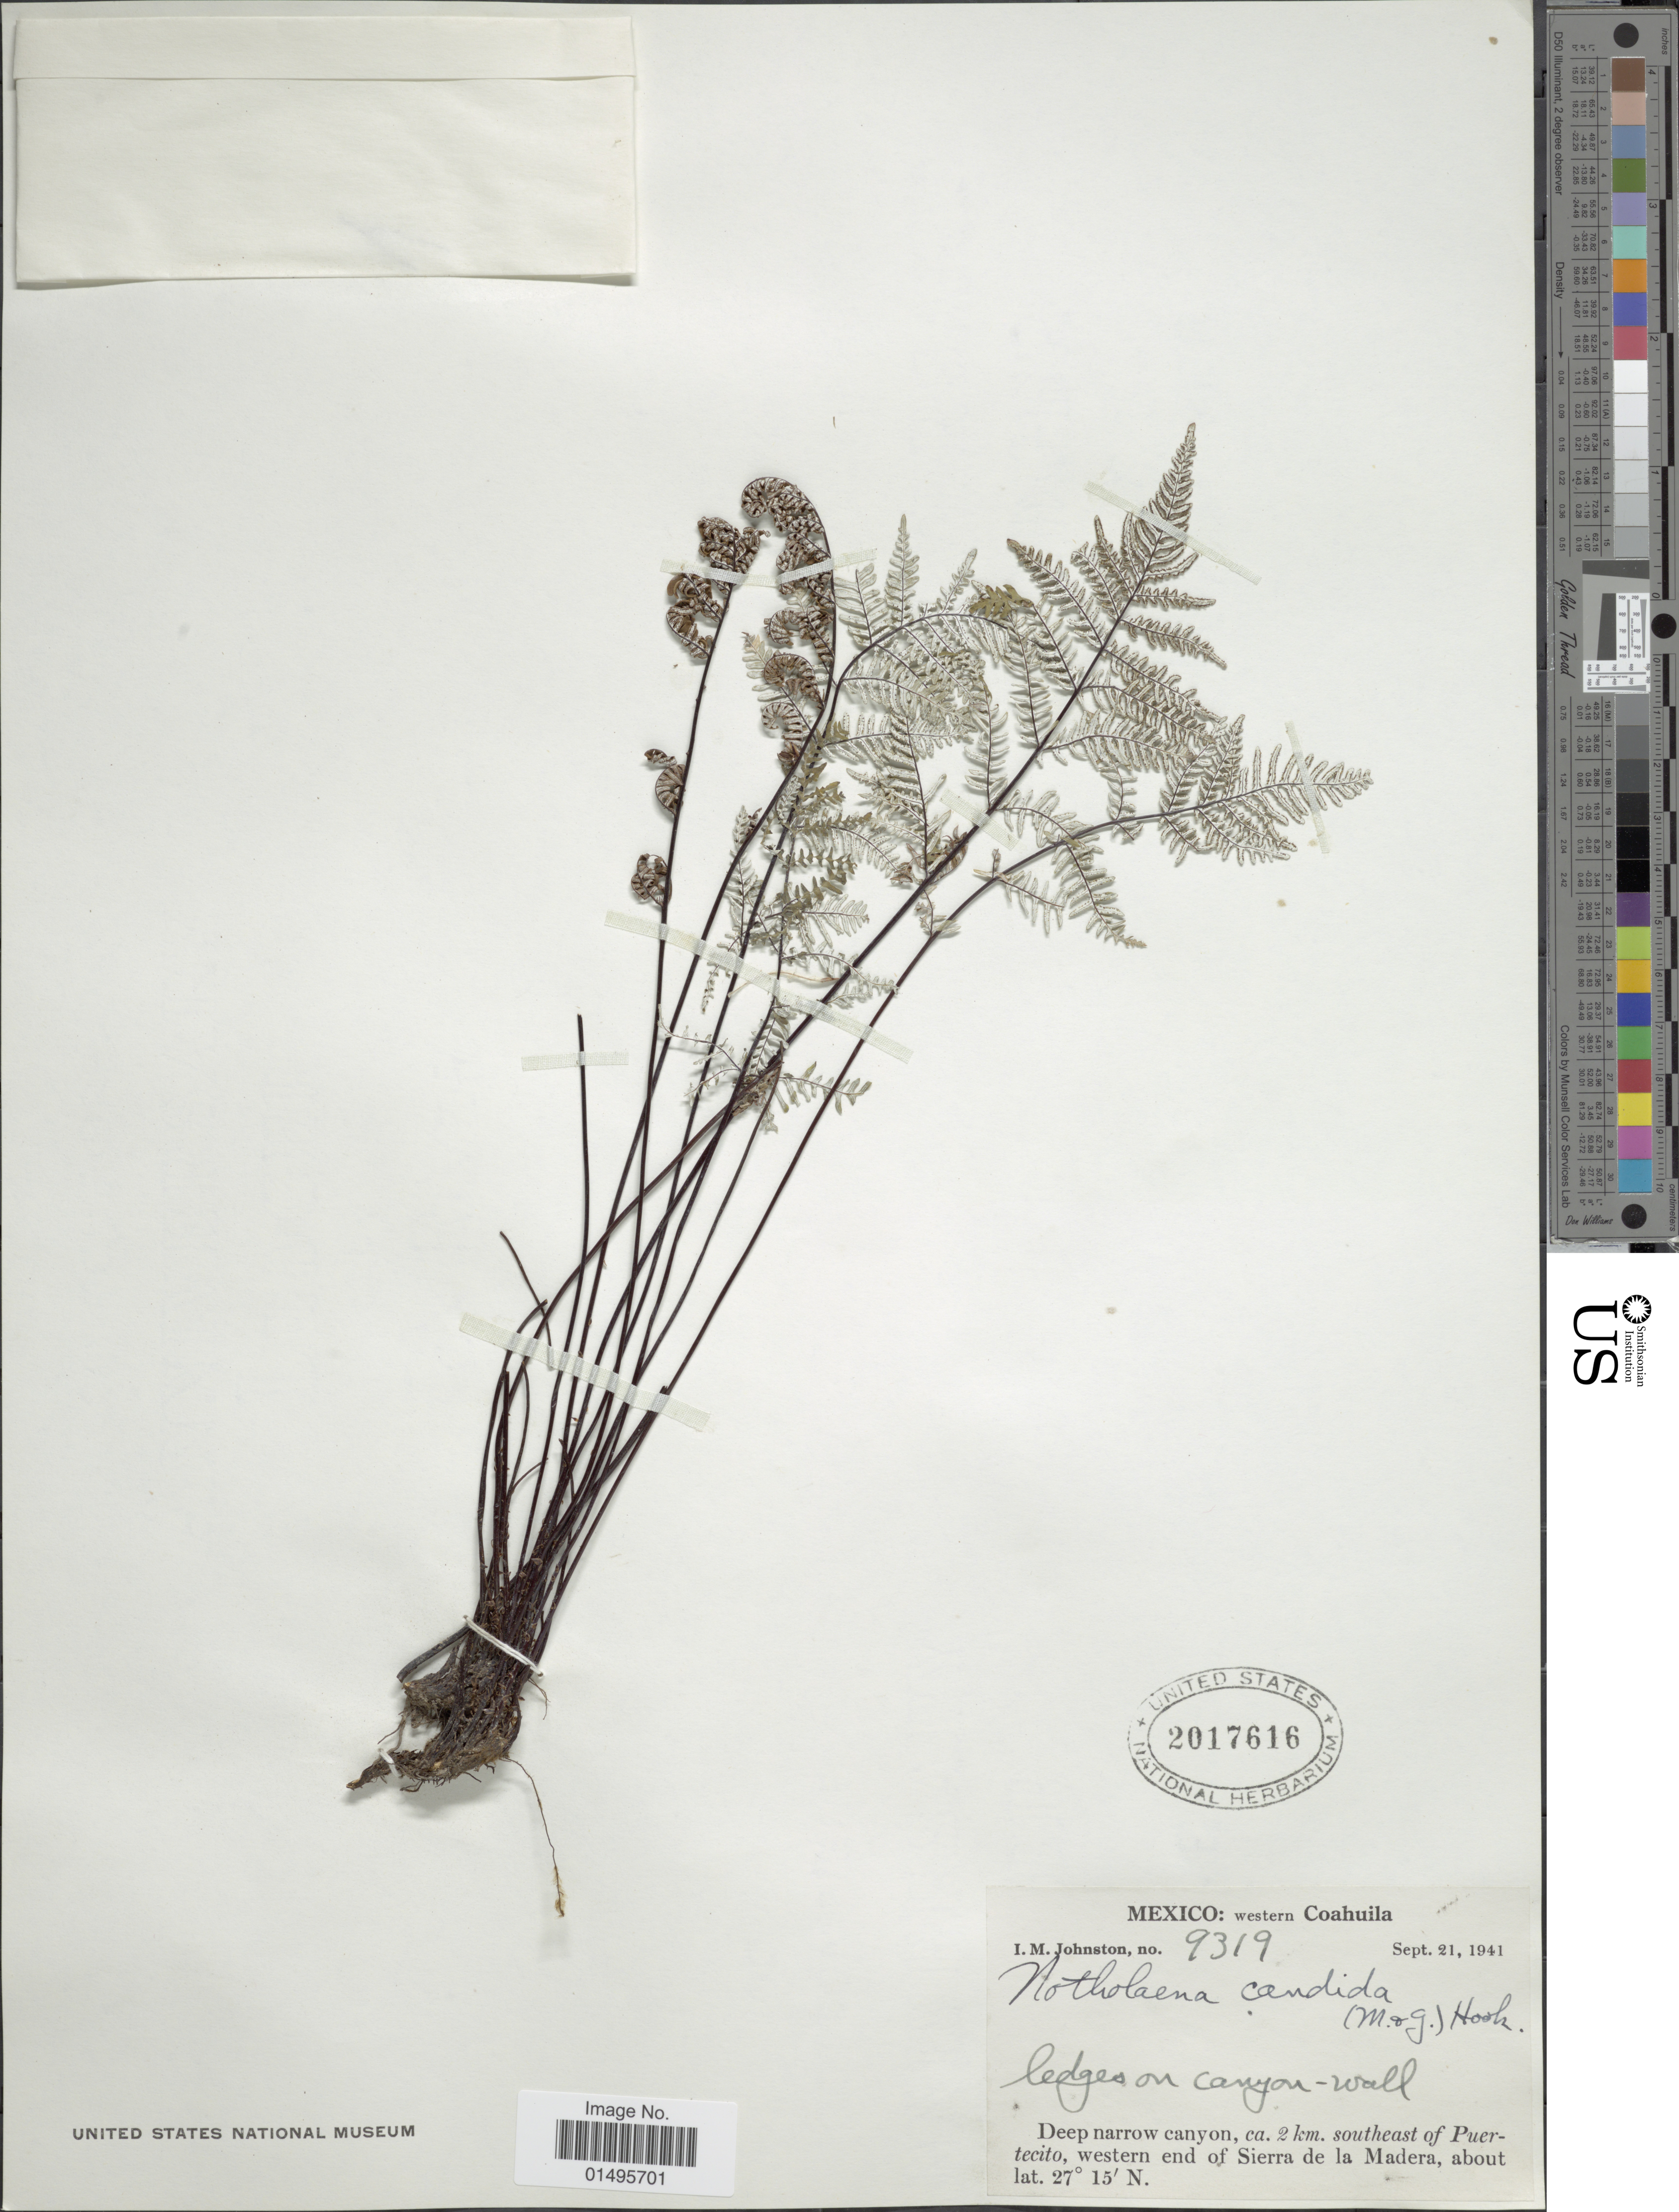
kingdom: Plantae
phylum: Tracheophyta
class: Polypodiopsida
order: Polypodiales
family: Pteridaceae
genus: Notholaena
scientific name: Notholaena candida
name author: (M. Martens) Hook.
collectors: I.M. Johnston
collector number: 9319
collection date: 1941-09-21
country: Mexico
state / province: Coahuila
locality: Western Cohuila, Deep narrow canyon, ca. 2 km. southeast of Puertecito, western end of Sierra de la Madera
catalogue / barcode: US 2017616